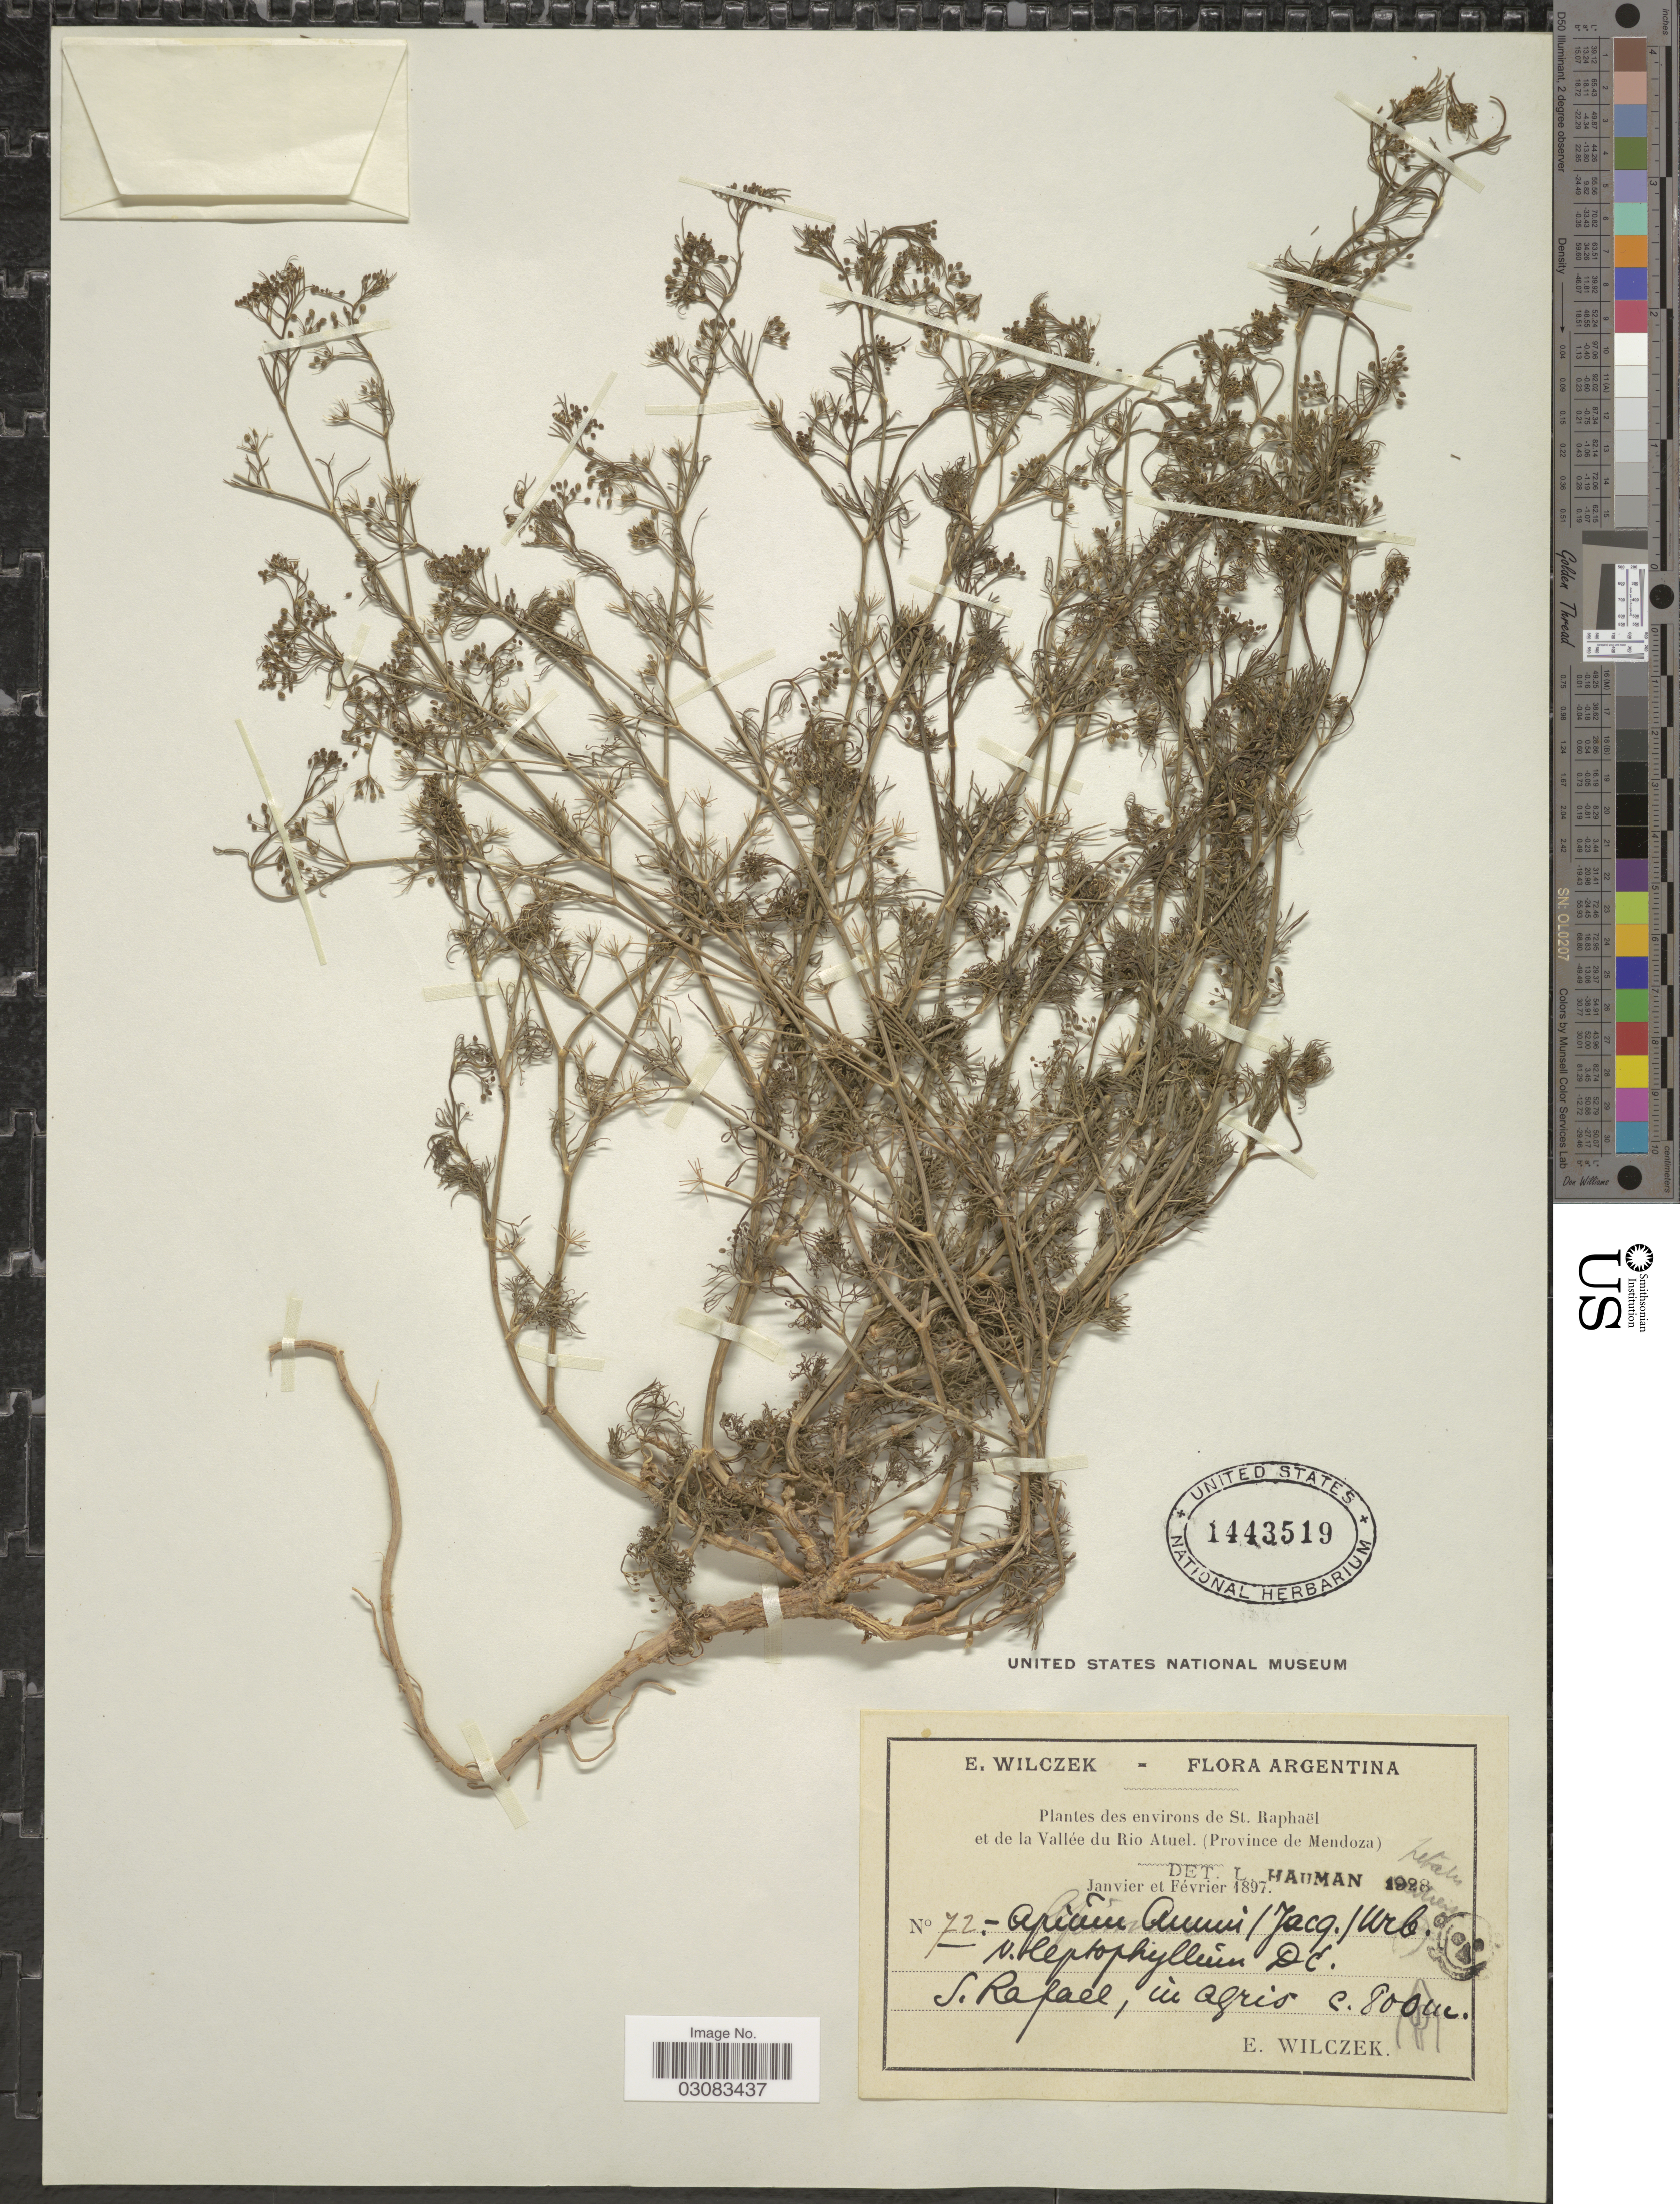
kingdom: Plantae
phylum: Tracheophyta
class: Magnoliopsida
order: Apiales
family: Apiaceae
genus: Cyclospermum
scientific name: Cyclospermum leptophyllum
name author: (Pers.) Sprague ex Britton & P. Wilson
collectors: E. Wilczek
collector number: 72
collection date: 1897-01/1897-02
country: Argentina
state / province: Mendoza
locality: Environs de St. Raphaël et de la Vallée du Rio Atuel. (Province de Mendoza). S. Rafael.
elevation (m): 800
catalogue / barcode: US 1443519